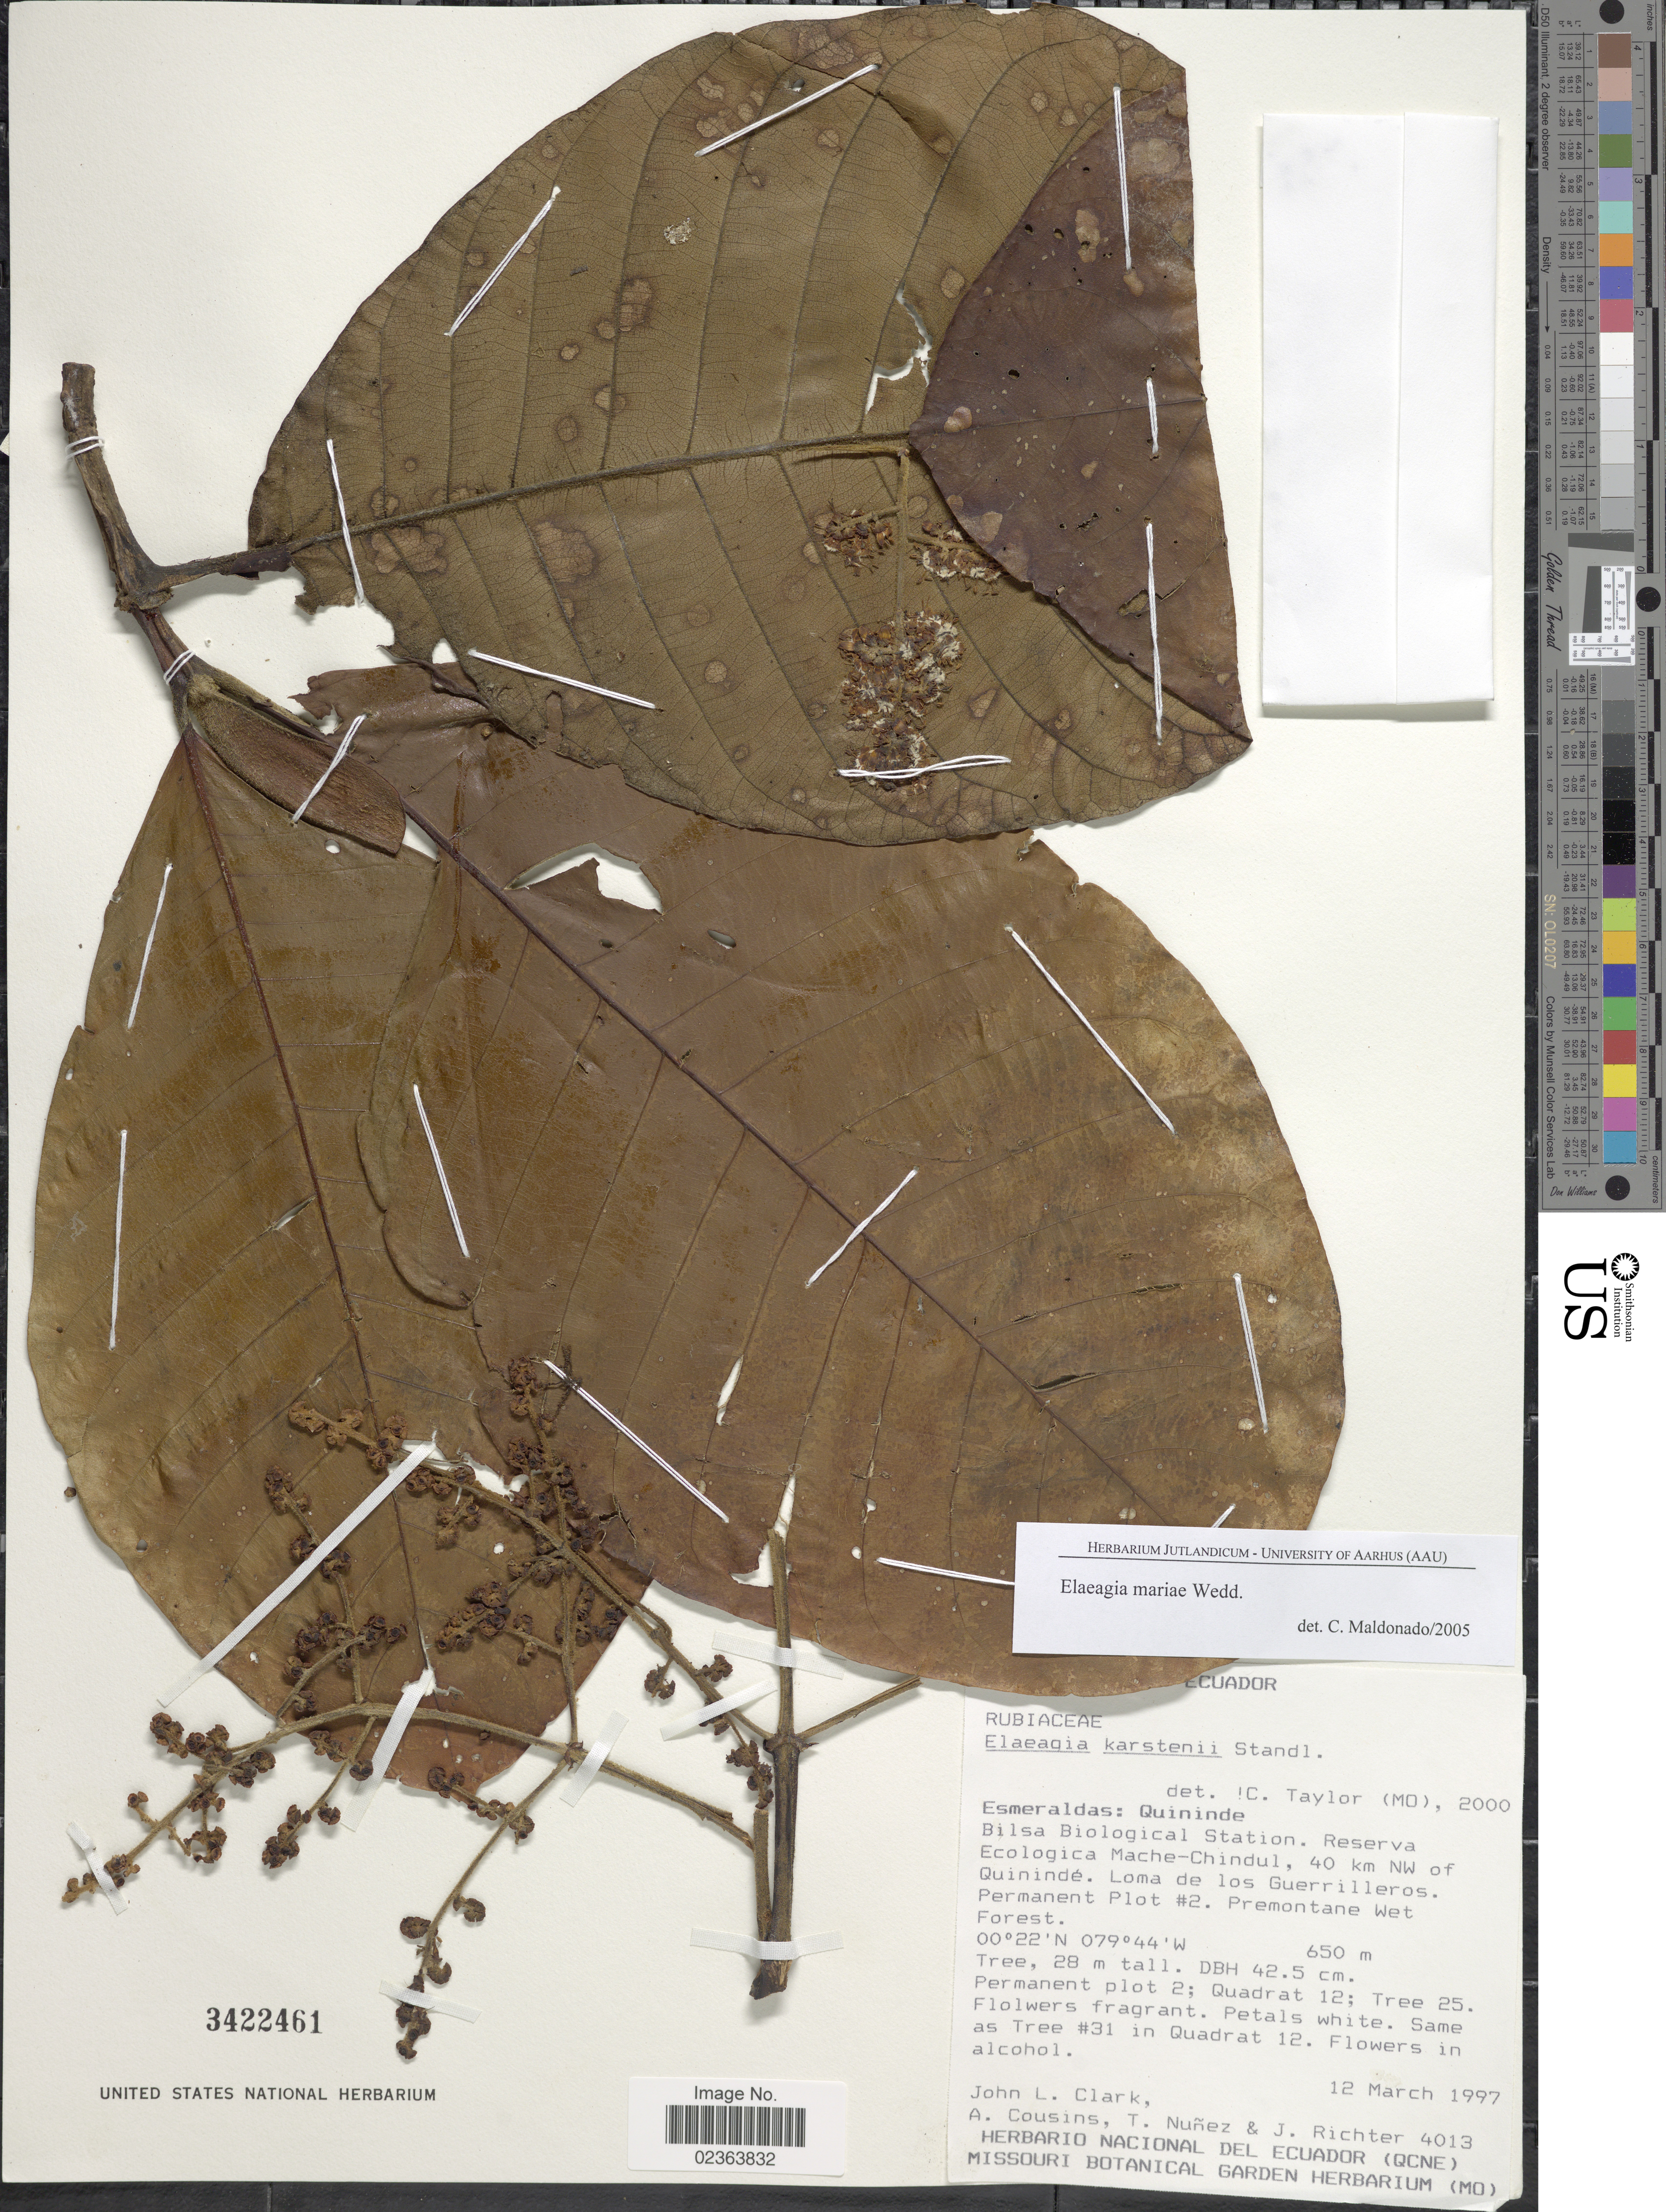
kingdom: Plantae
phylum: Tracheophyta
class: Magnoliopsida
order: Gentianales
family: Rubiaceae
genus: Elaeagia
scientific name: Elaeagia mariae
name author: Wedd.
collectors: J. L. Clark, A. Cousins, T. Núñez & J. Richter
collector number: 4013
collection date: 1997-03-12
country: Ecuador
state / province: Esmeraldas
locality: Esmeraldas: Quininde Canton, Bilsa Biological Station, Reserva Ecologica Mache-Chindul, 40 km NW of Quininde, Loma de los Guerrilleros Permanent Plot #2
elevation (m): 650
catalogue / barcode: US 3422461